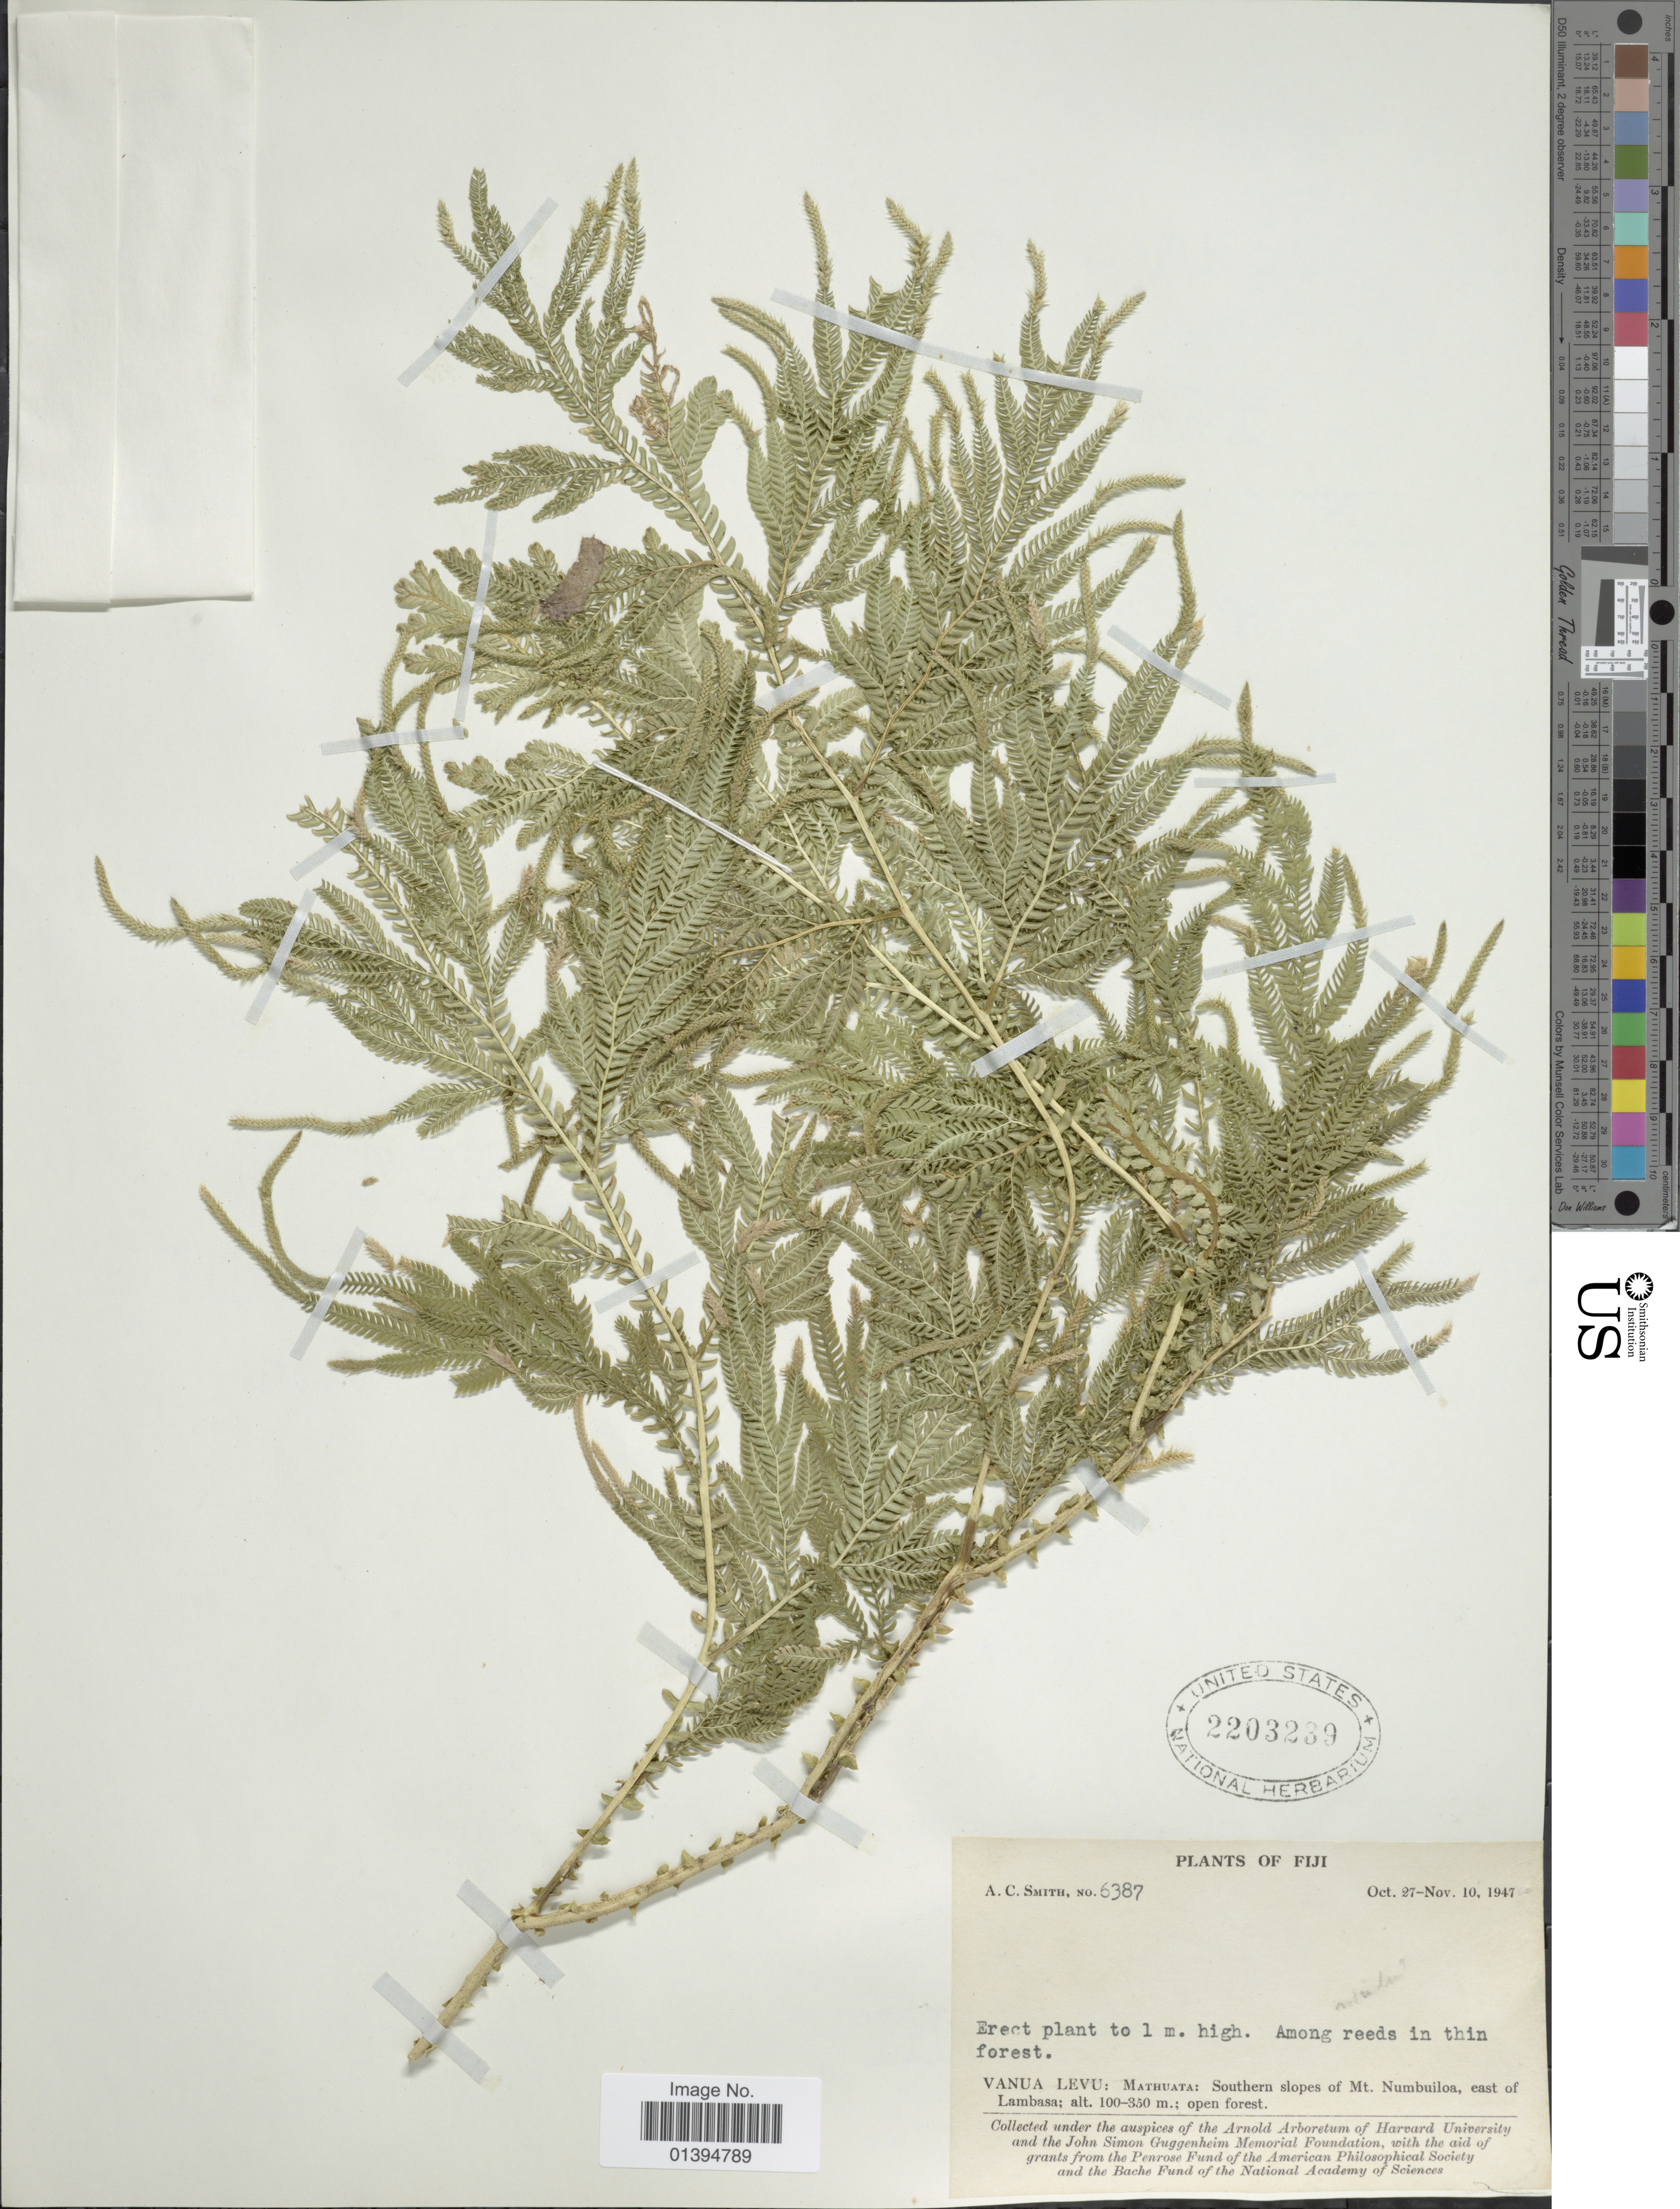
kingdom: Plantae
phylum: Tracheophyta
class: Lycopodiopsida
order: Selaginellales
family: Selaginellaceae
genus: Selaginella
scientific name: Selaginella sp.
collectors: A. C. Smith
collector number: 6387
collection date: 1947-10-27/1947-11-10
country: Fiji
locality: Vanua Levu: Mathuata: southern slopes of Mt. Numbuiloa, east of Lambasa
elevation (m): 100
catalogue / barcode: US 2203239